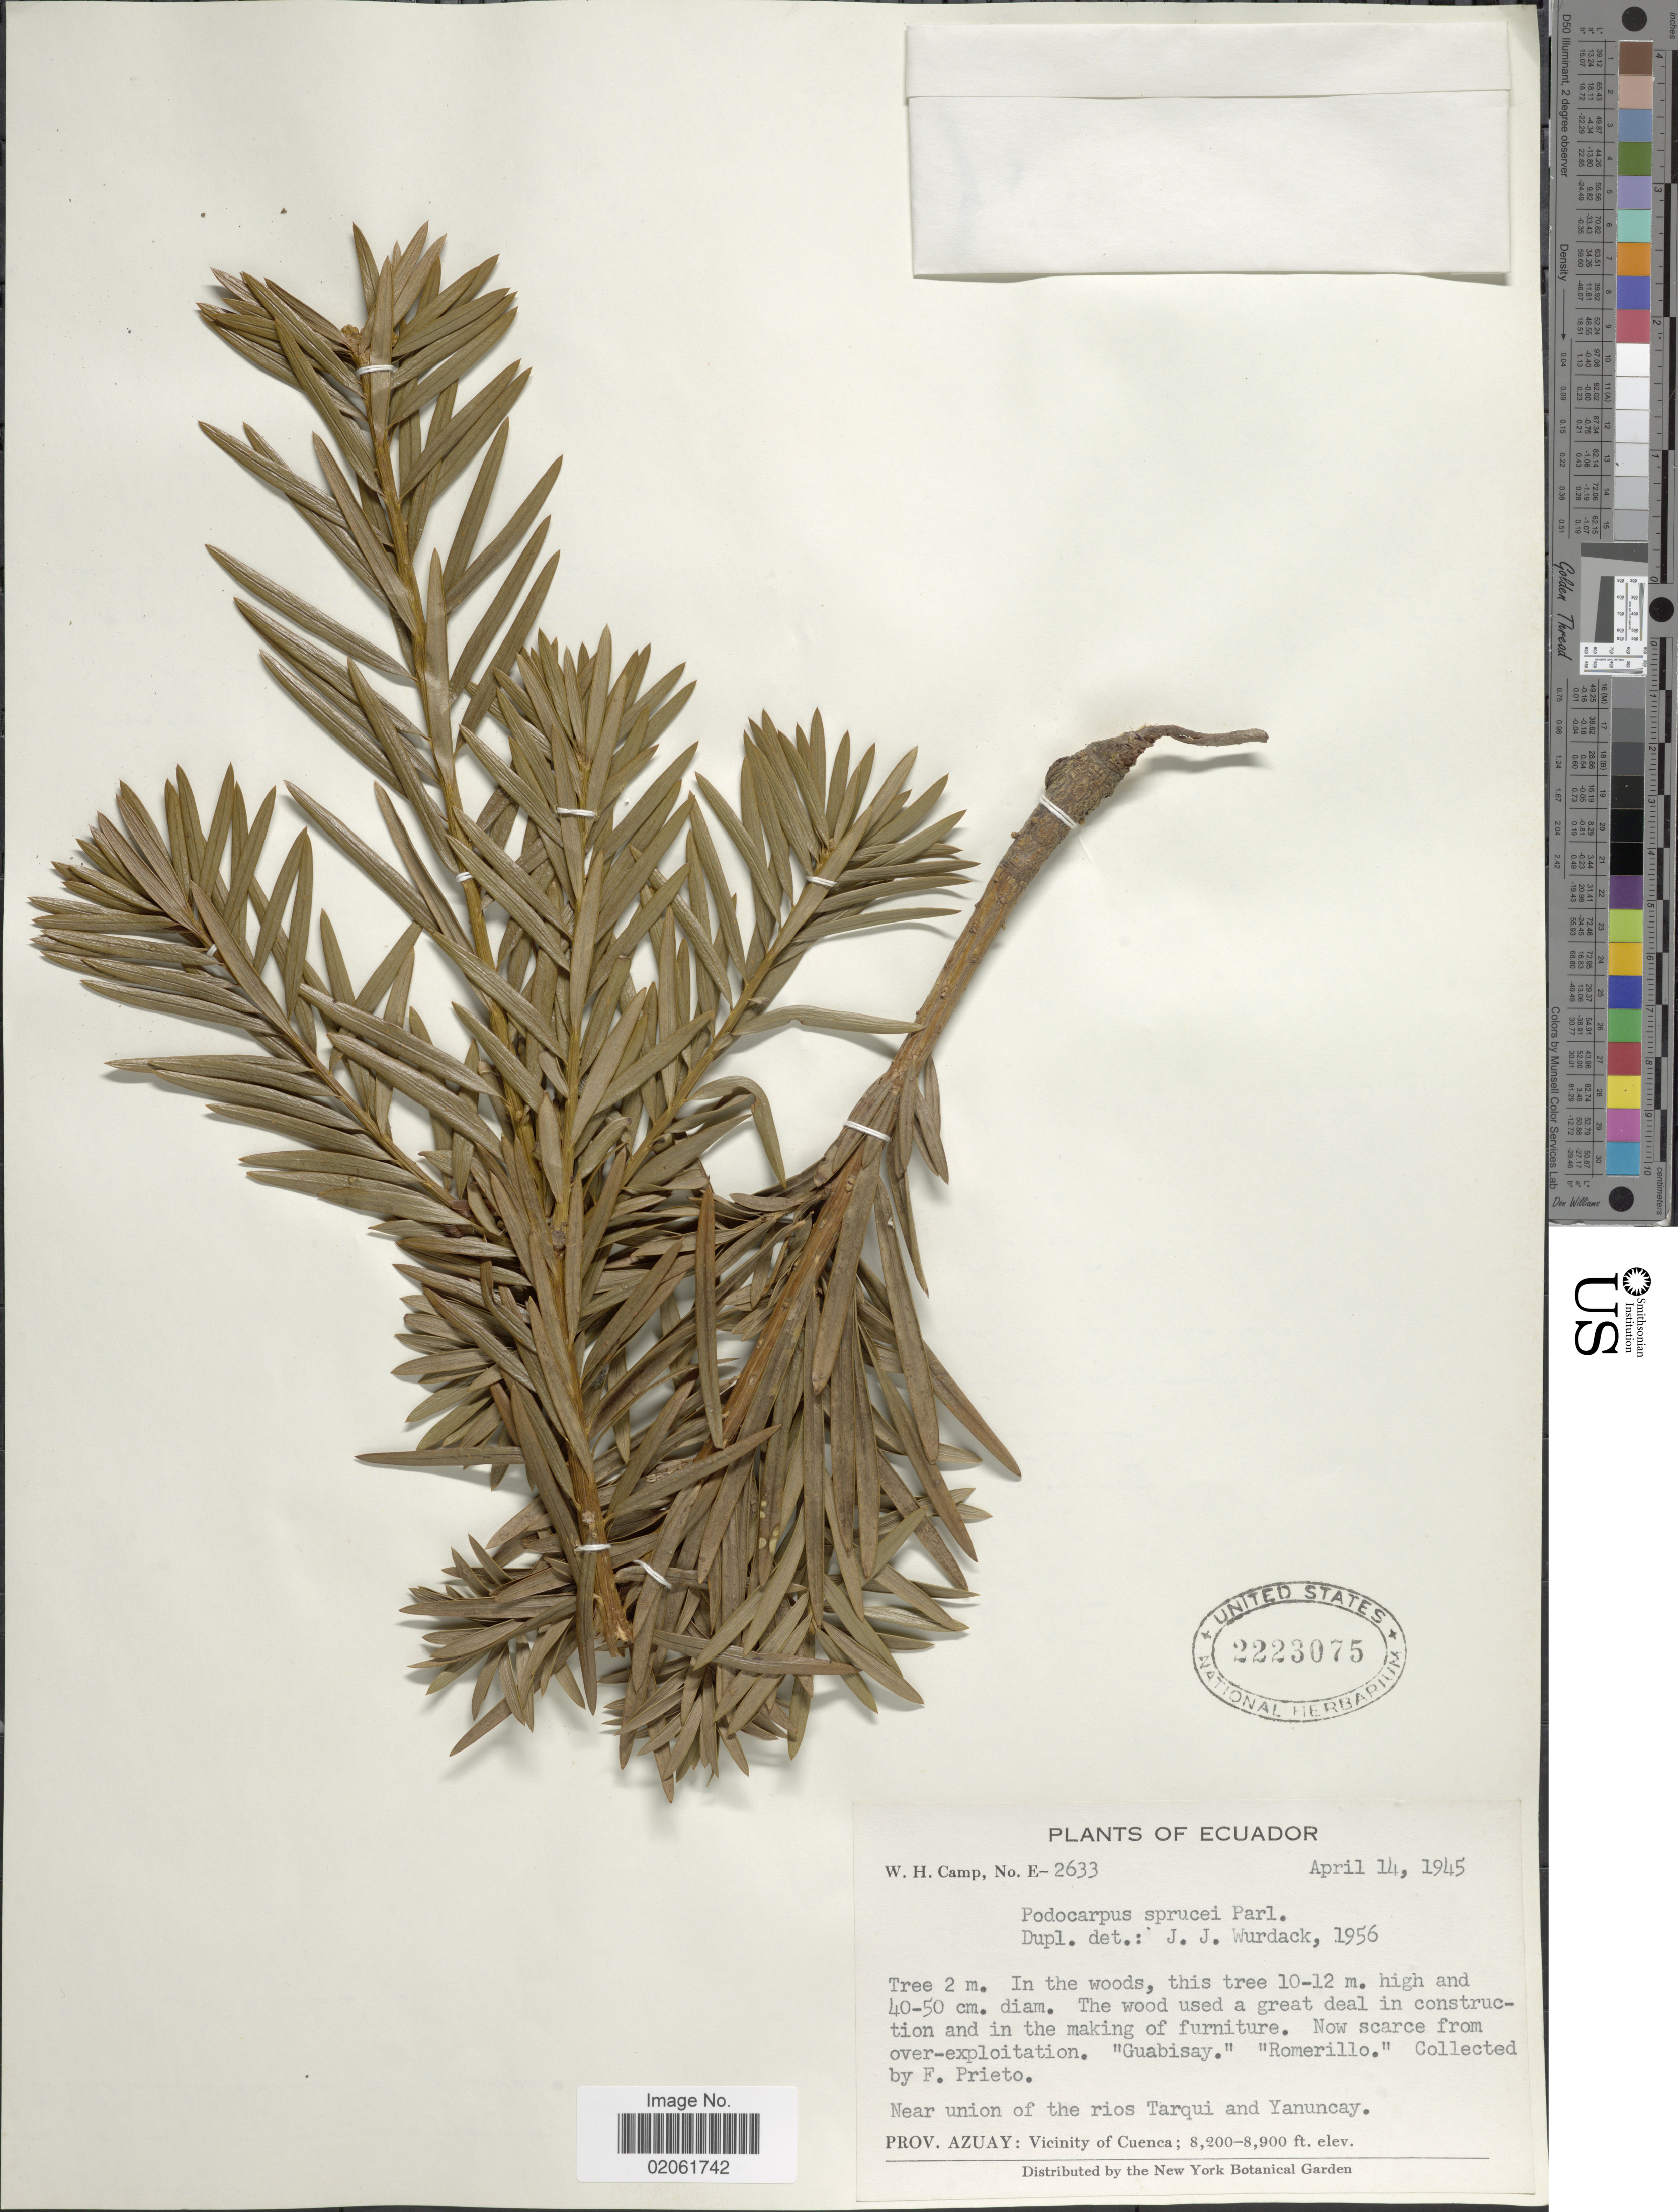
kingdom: Plantae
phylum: Tracheophyta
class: Pinopsida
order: Pinales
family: Podocarpaceae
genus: Podocarpus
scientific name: Podocarpus sprucei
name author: Parl.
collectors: F. Prieto & W. H. Camp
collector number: E2633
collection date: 1945-04-14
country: Ecuador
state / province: Azuay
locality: Near union of the rios Tarqui and Yanuncay, Vicinity of Cuenca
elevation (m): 2499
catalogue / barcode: US 2223075